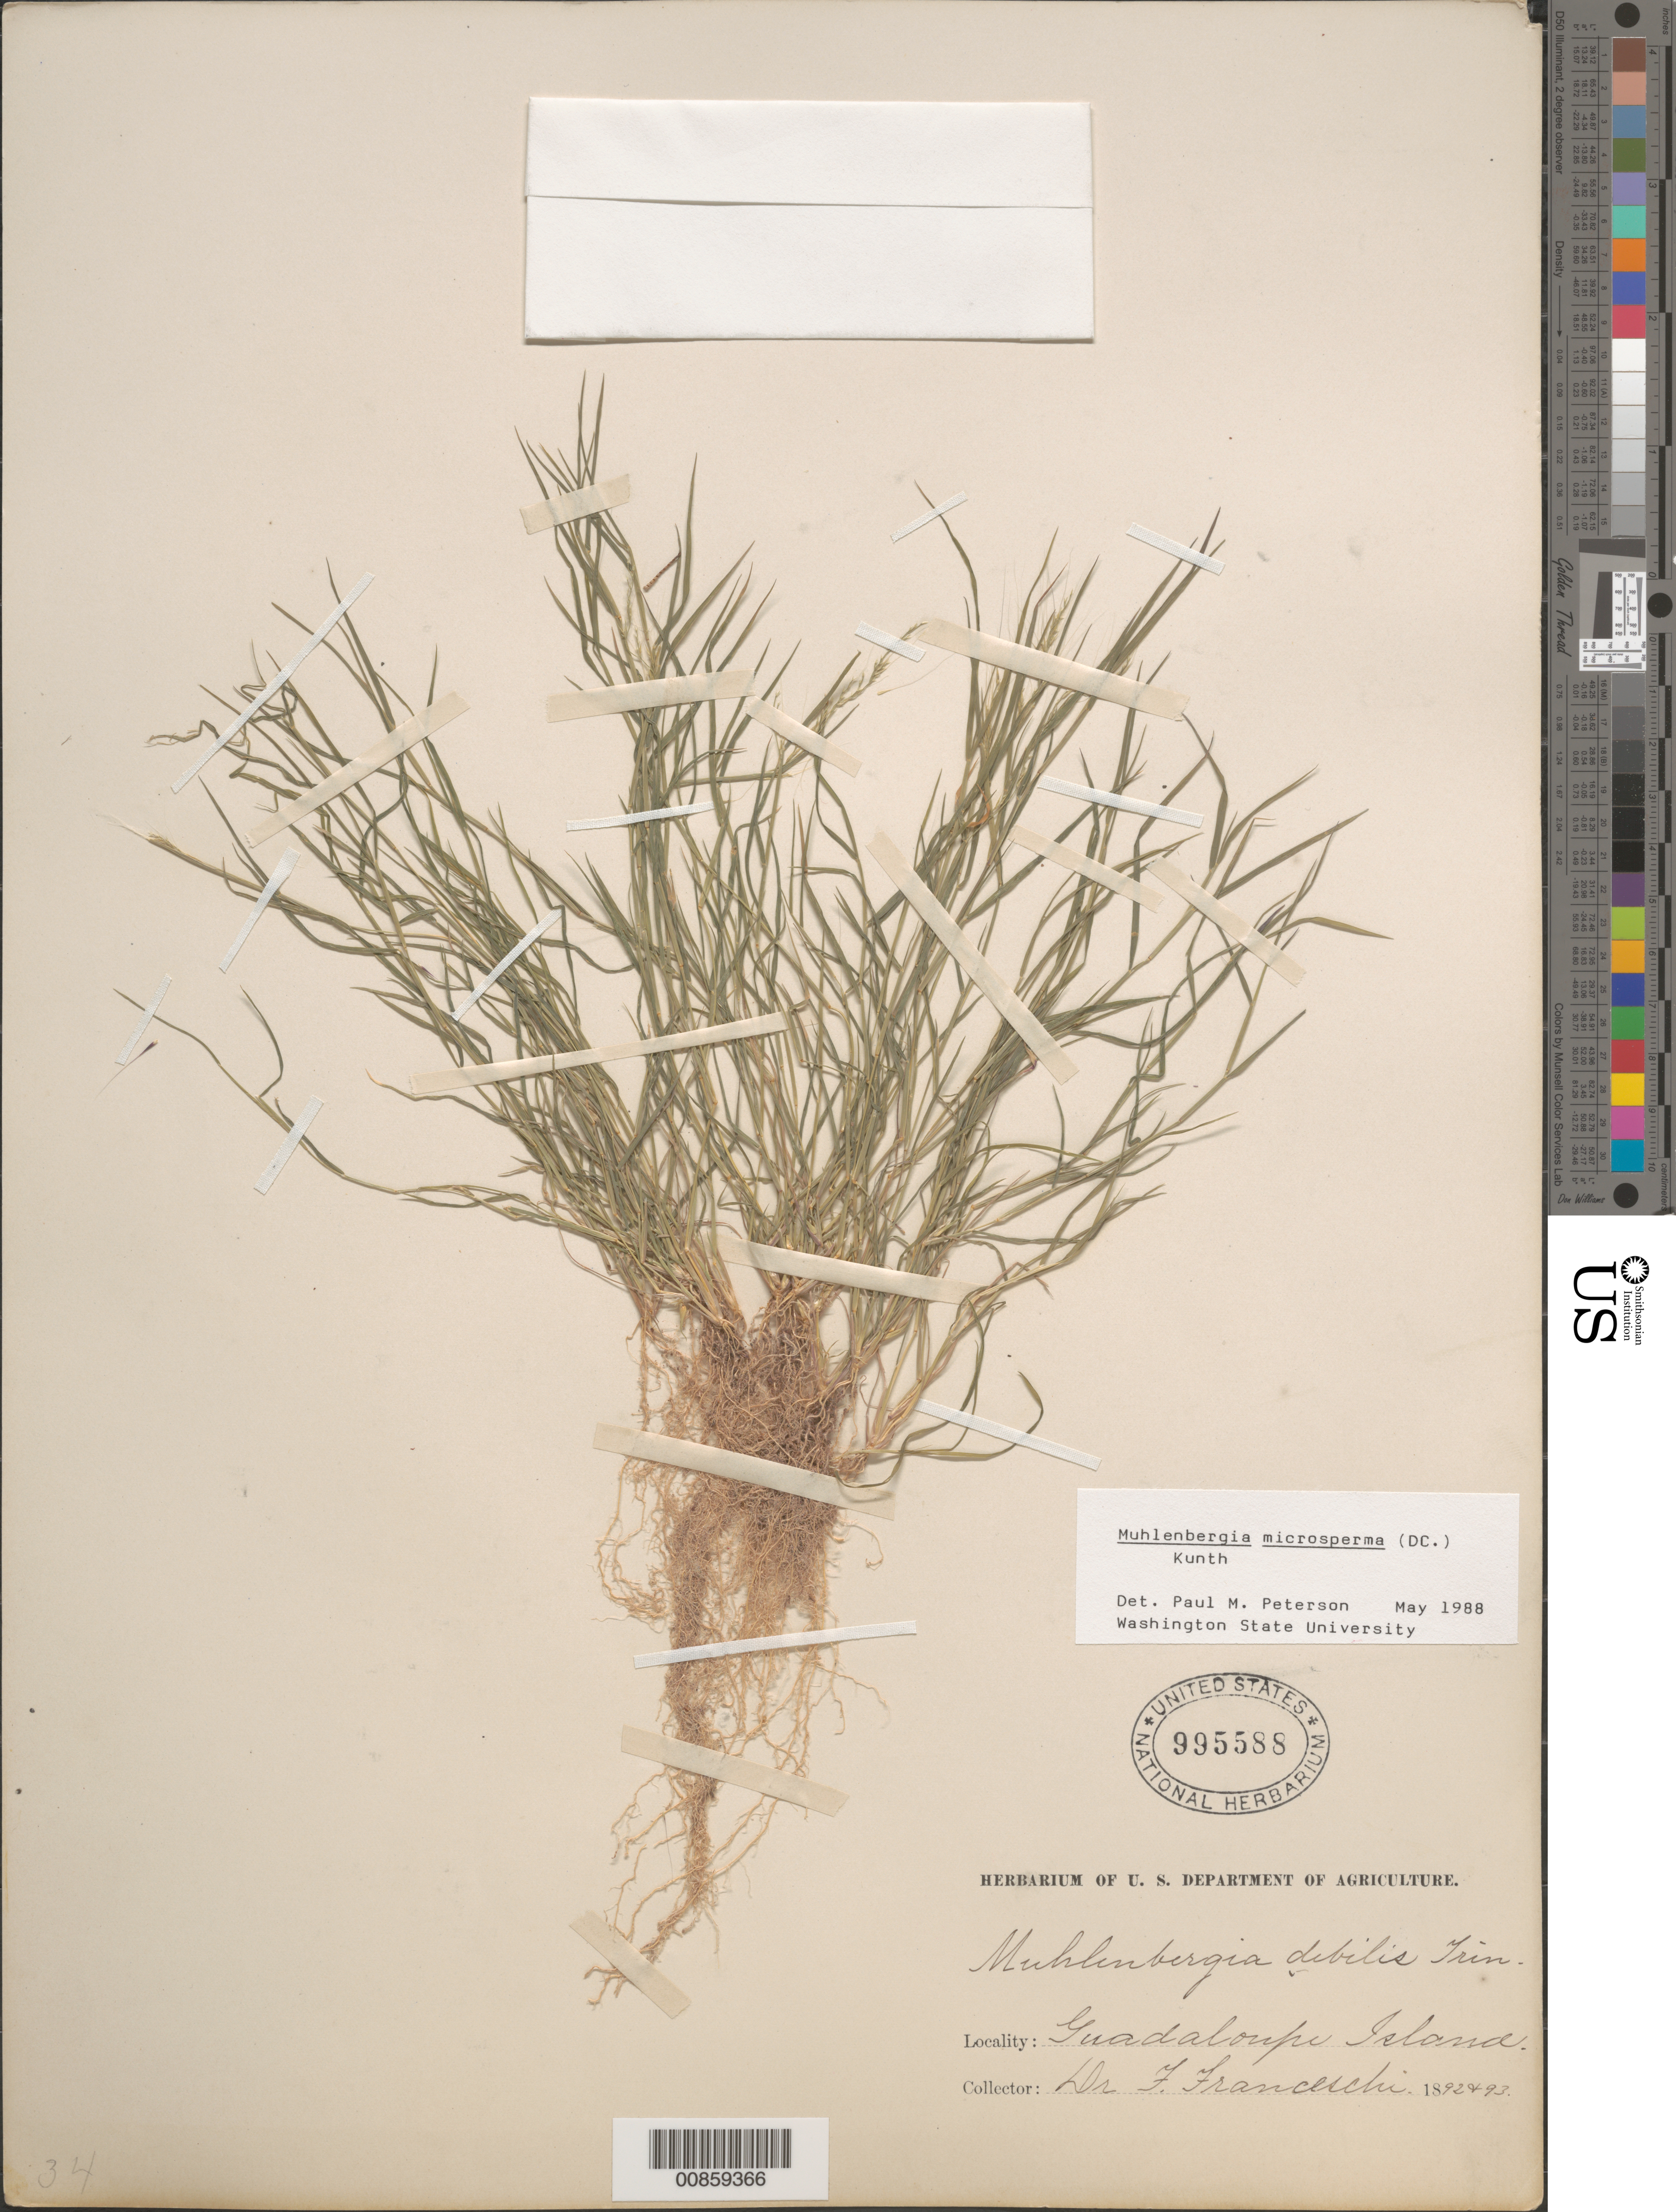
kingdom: Plantae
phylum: Tracheophyta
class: Liliopsida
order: Poales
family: Poaceae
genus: Muhlenbergia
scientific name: Muhlenbergia microsperma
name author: (DC.) Kunth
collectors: F. Franseschi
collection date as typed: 1892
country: Mexico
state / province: Baja California Norte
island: Guadalupe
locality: Guadaloupe Island, B.C.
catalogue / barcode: US 995588